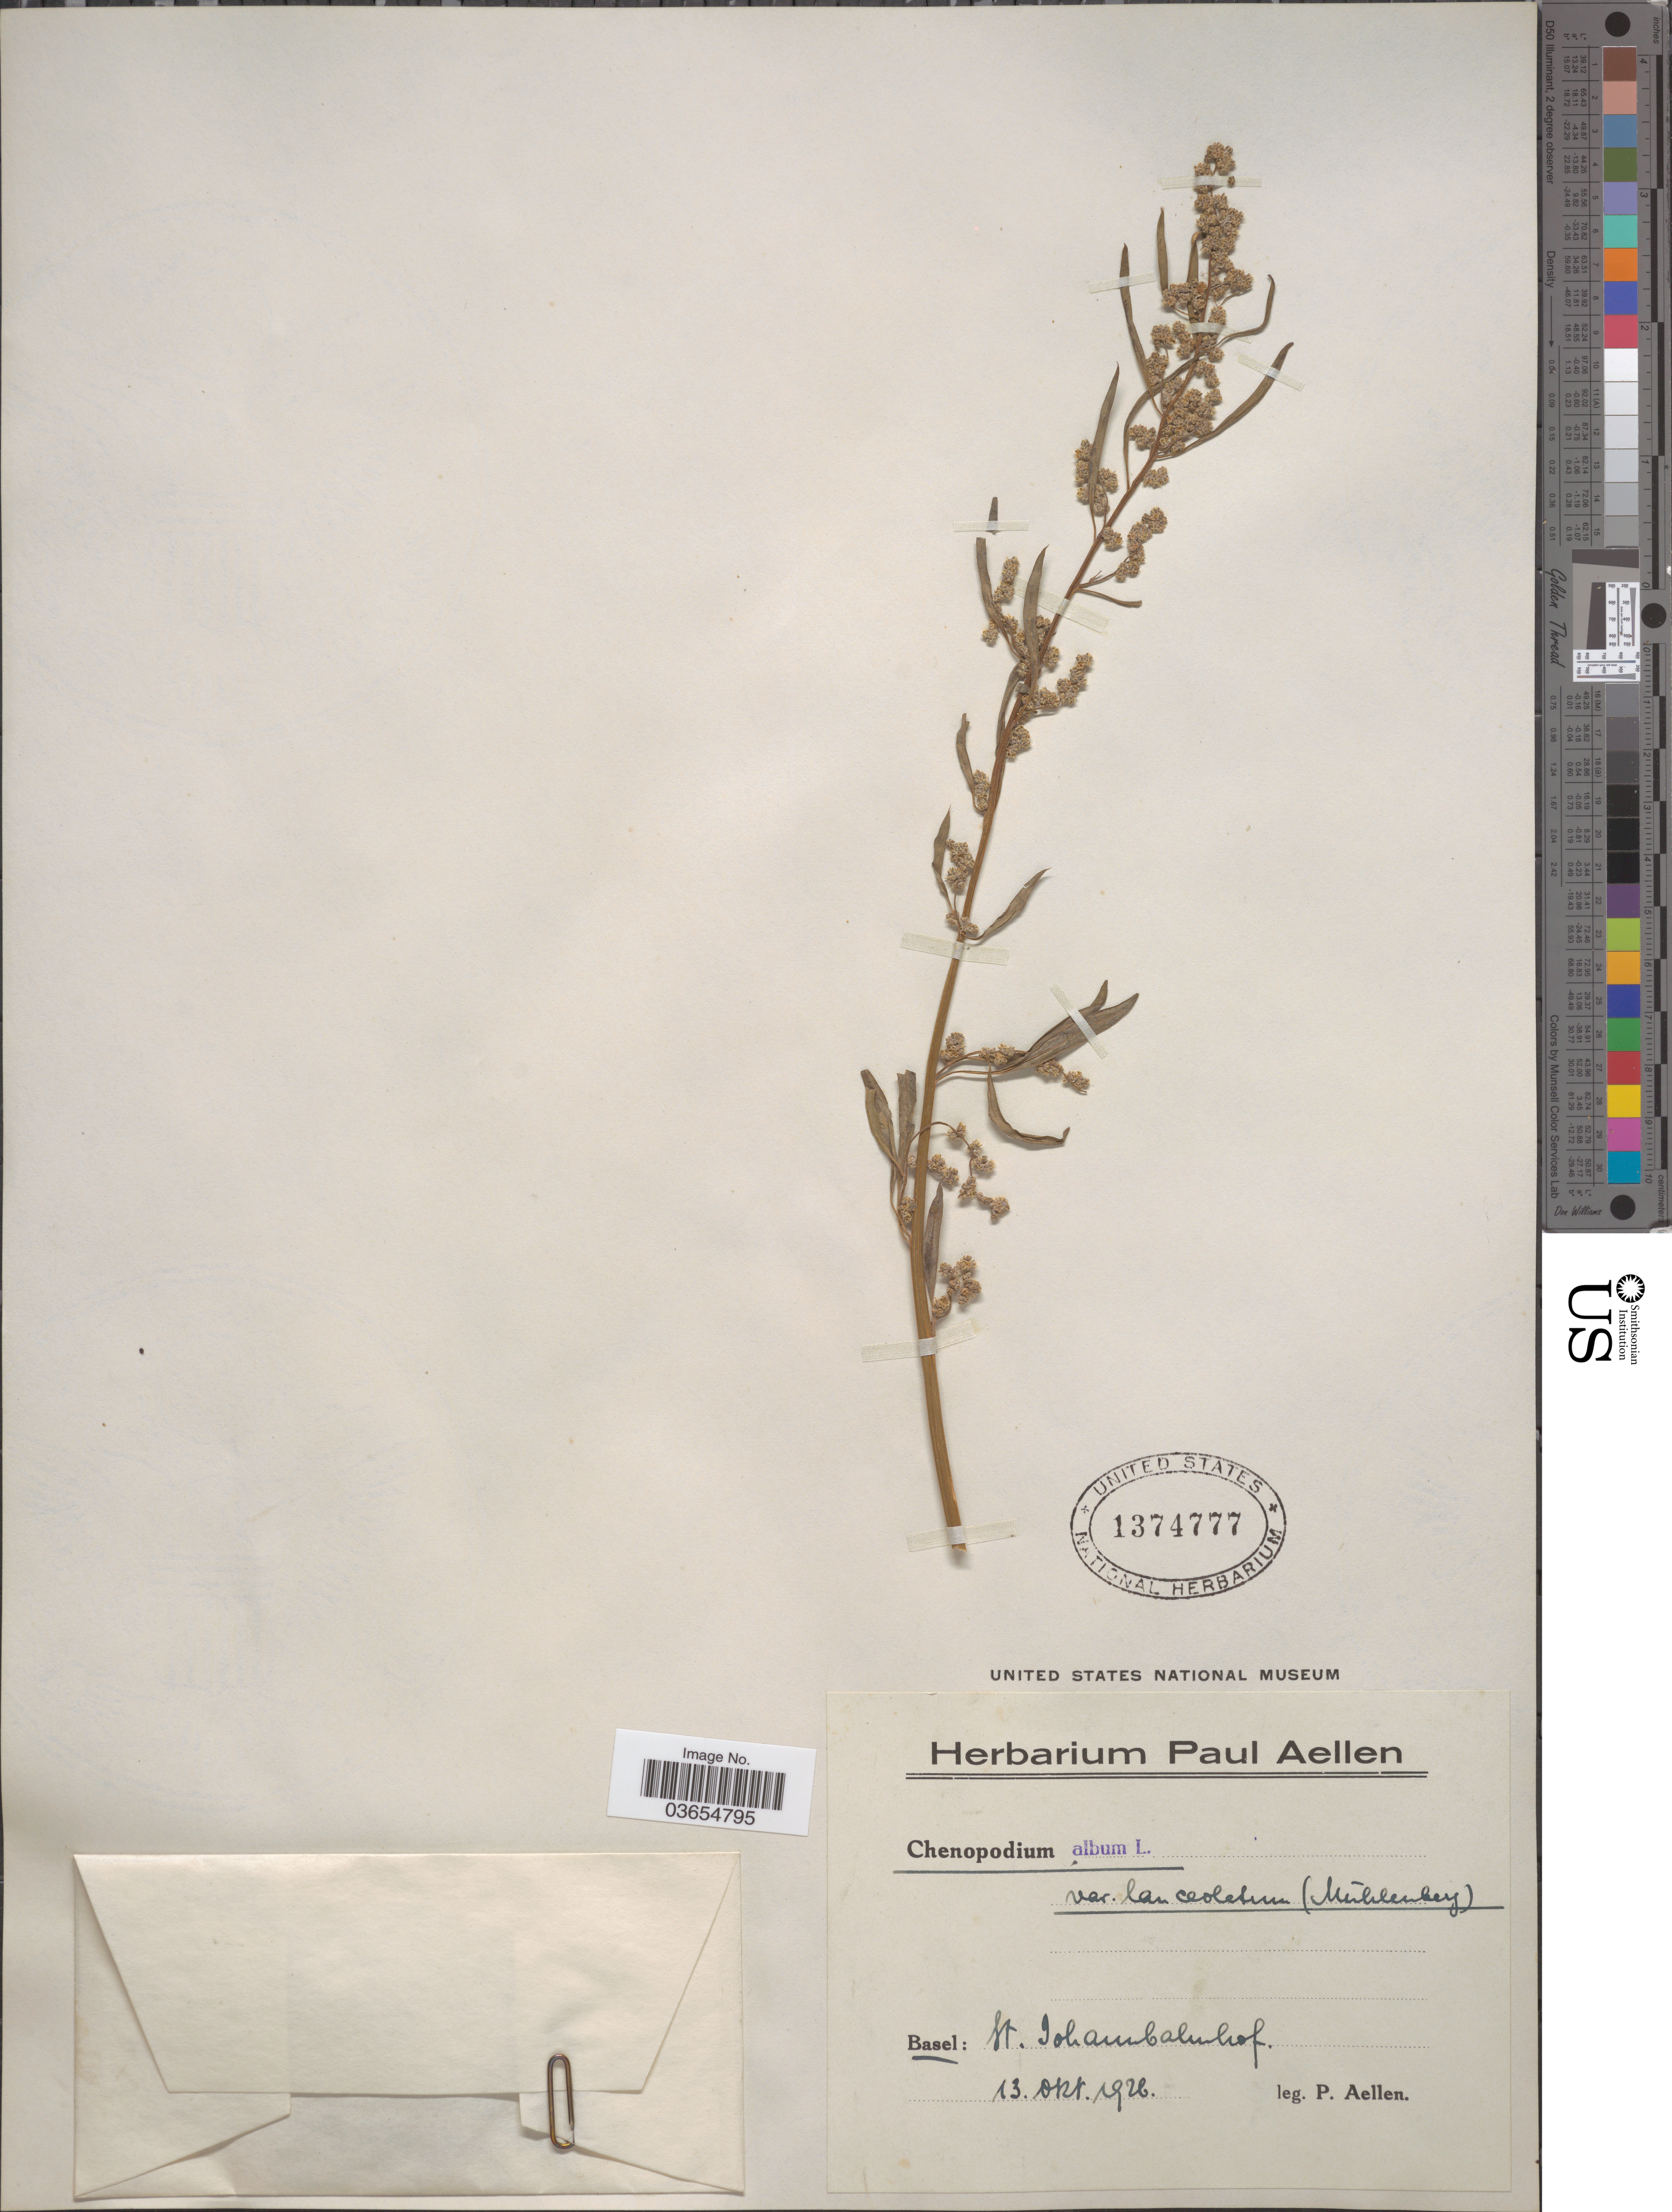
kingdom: Plantae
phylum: Tracheophyta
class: Magnoliopsida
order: Caryophyllales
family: Amaranthaceae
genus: Chenopodium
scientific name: Chenopodium album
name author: L.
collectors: P. Aellen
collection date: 1926-10-13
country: Switzerland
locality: Basel: St. Johannbahnhof.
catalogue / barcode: US 1374777